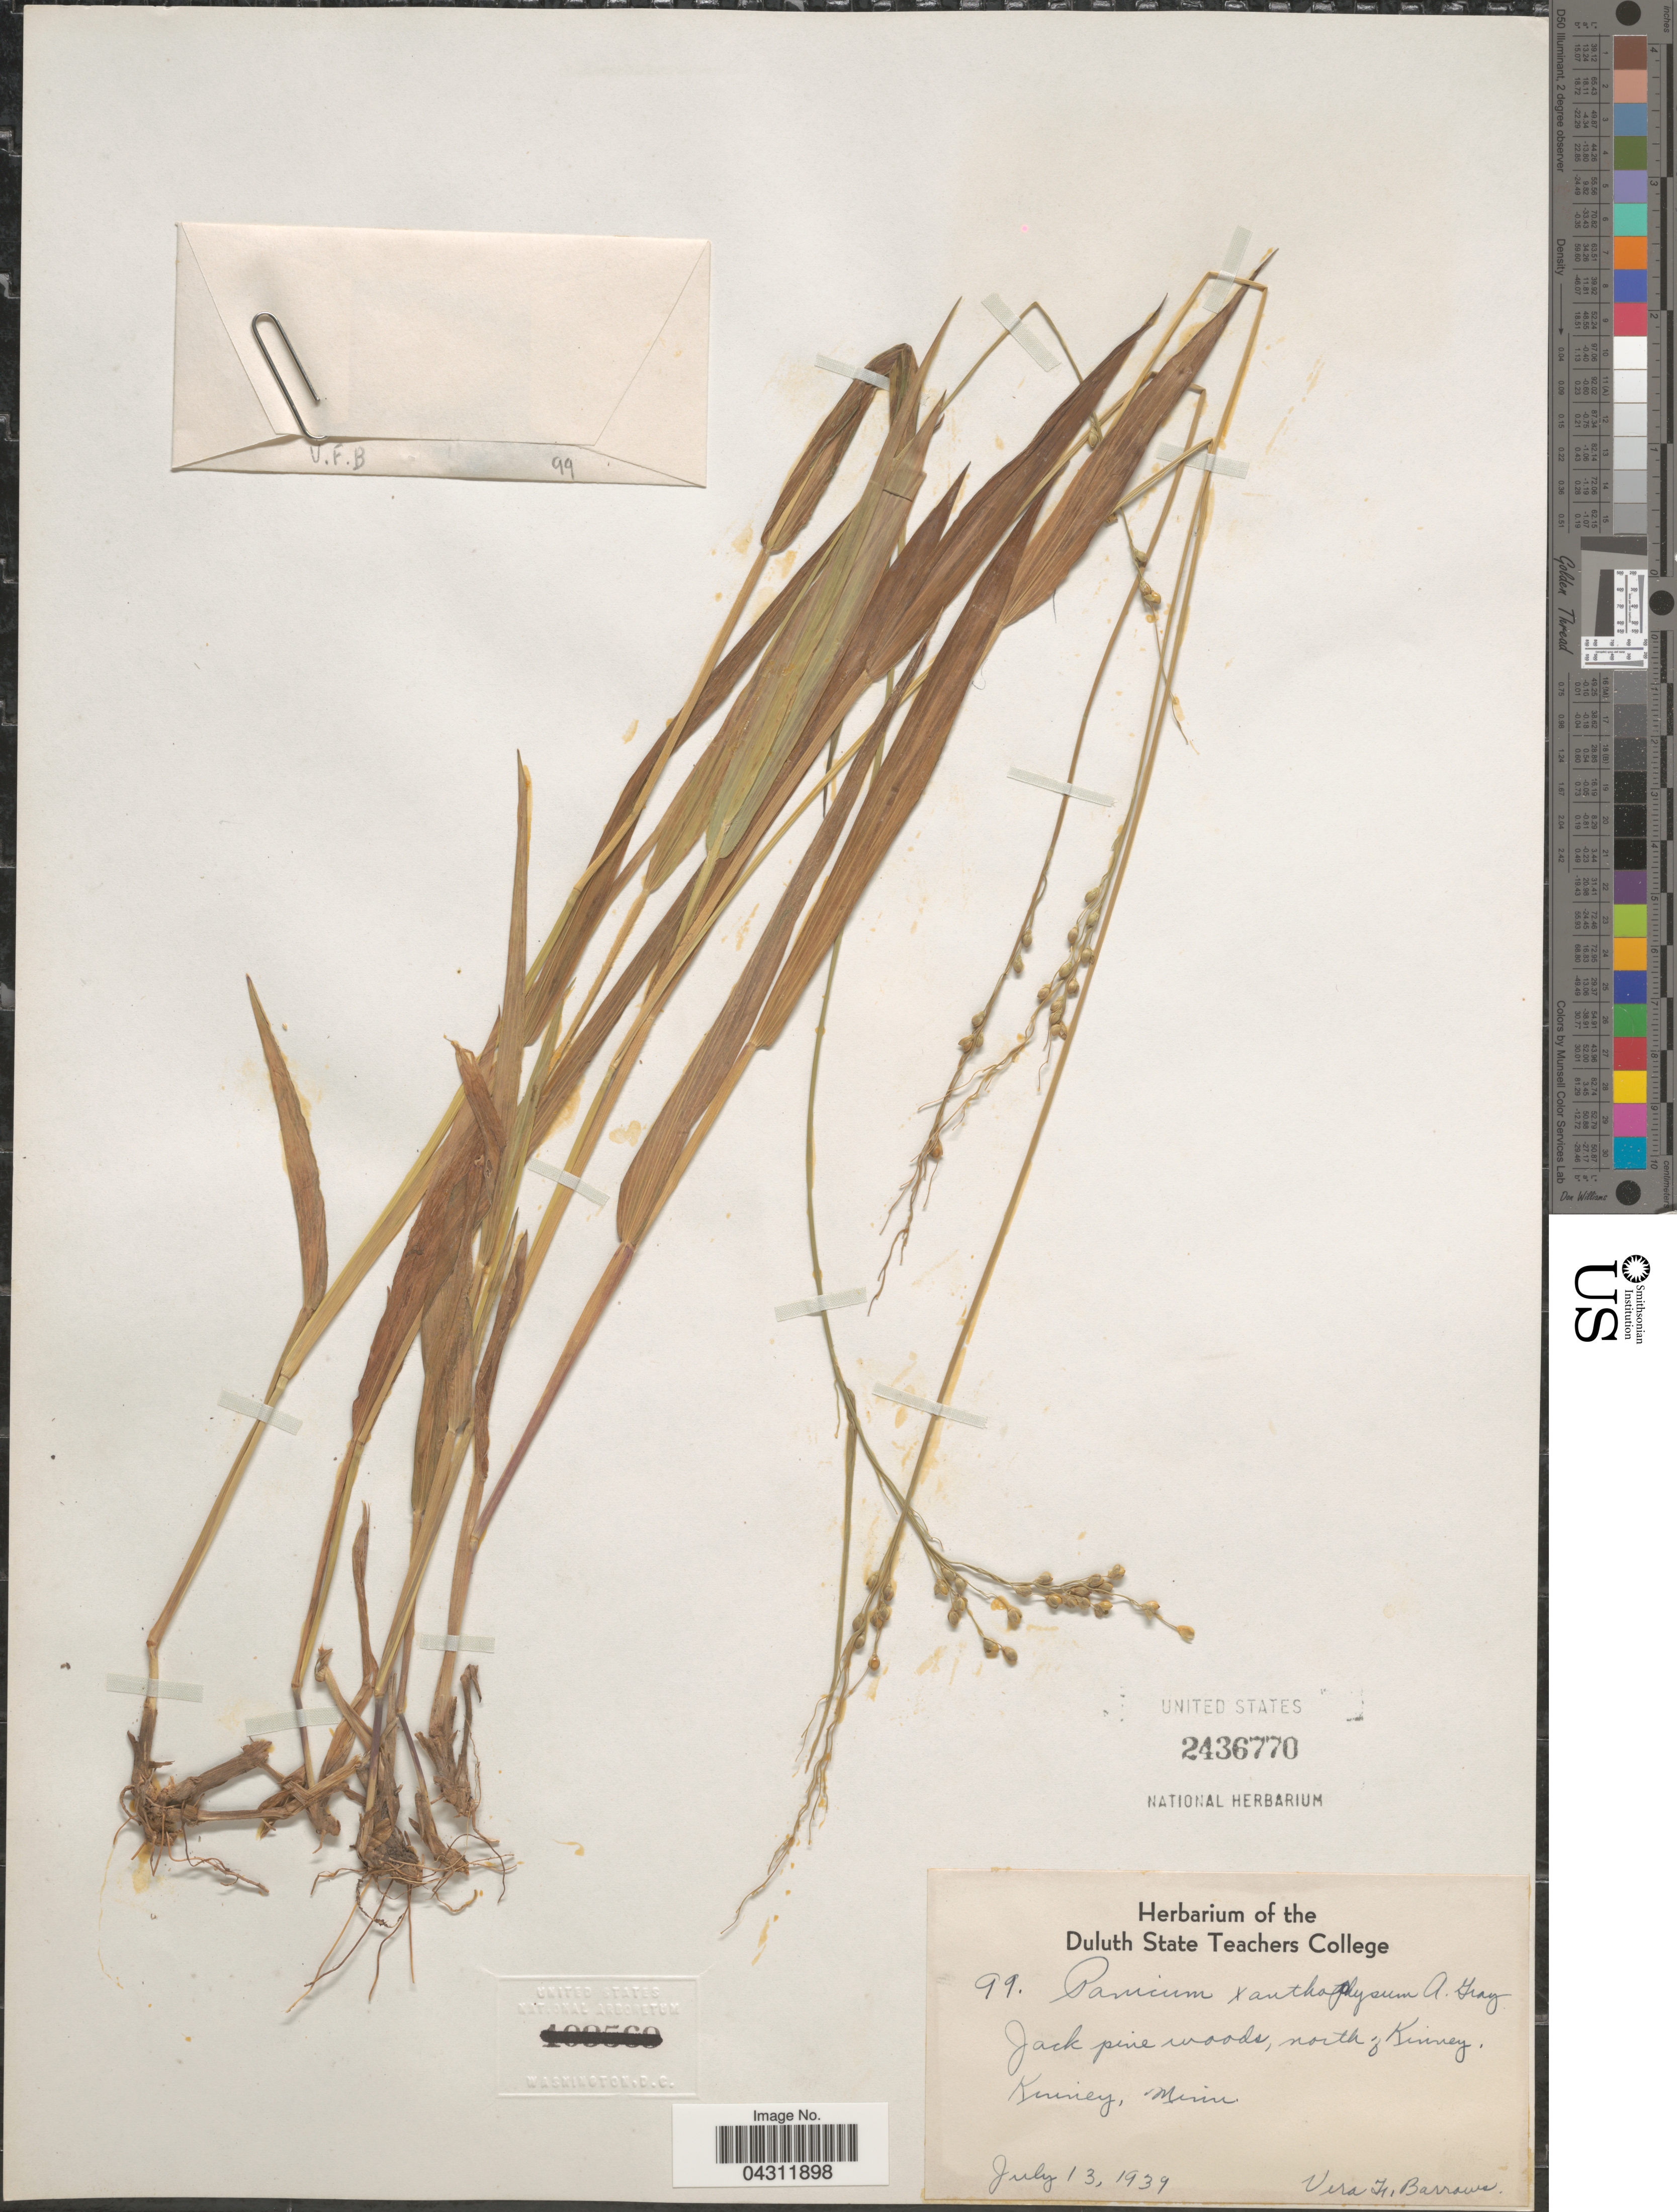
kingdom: Plantae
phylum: Tracheophyta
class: Liliopsida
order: Poales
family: Poaceae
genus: Dichanthelium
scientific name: Dichanthelium xanthophysum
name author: (A. Gray) Freckmann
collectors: V. Barrows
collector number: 99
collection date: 1939-07-13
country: United States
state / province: Minnesota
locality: Jack pine woods, north of Kinney, Kinney.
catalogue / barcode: US 2436770